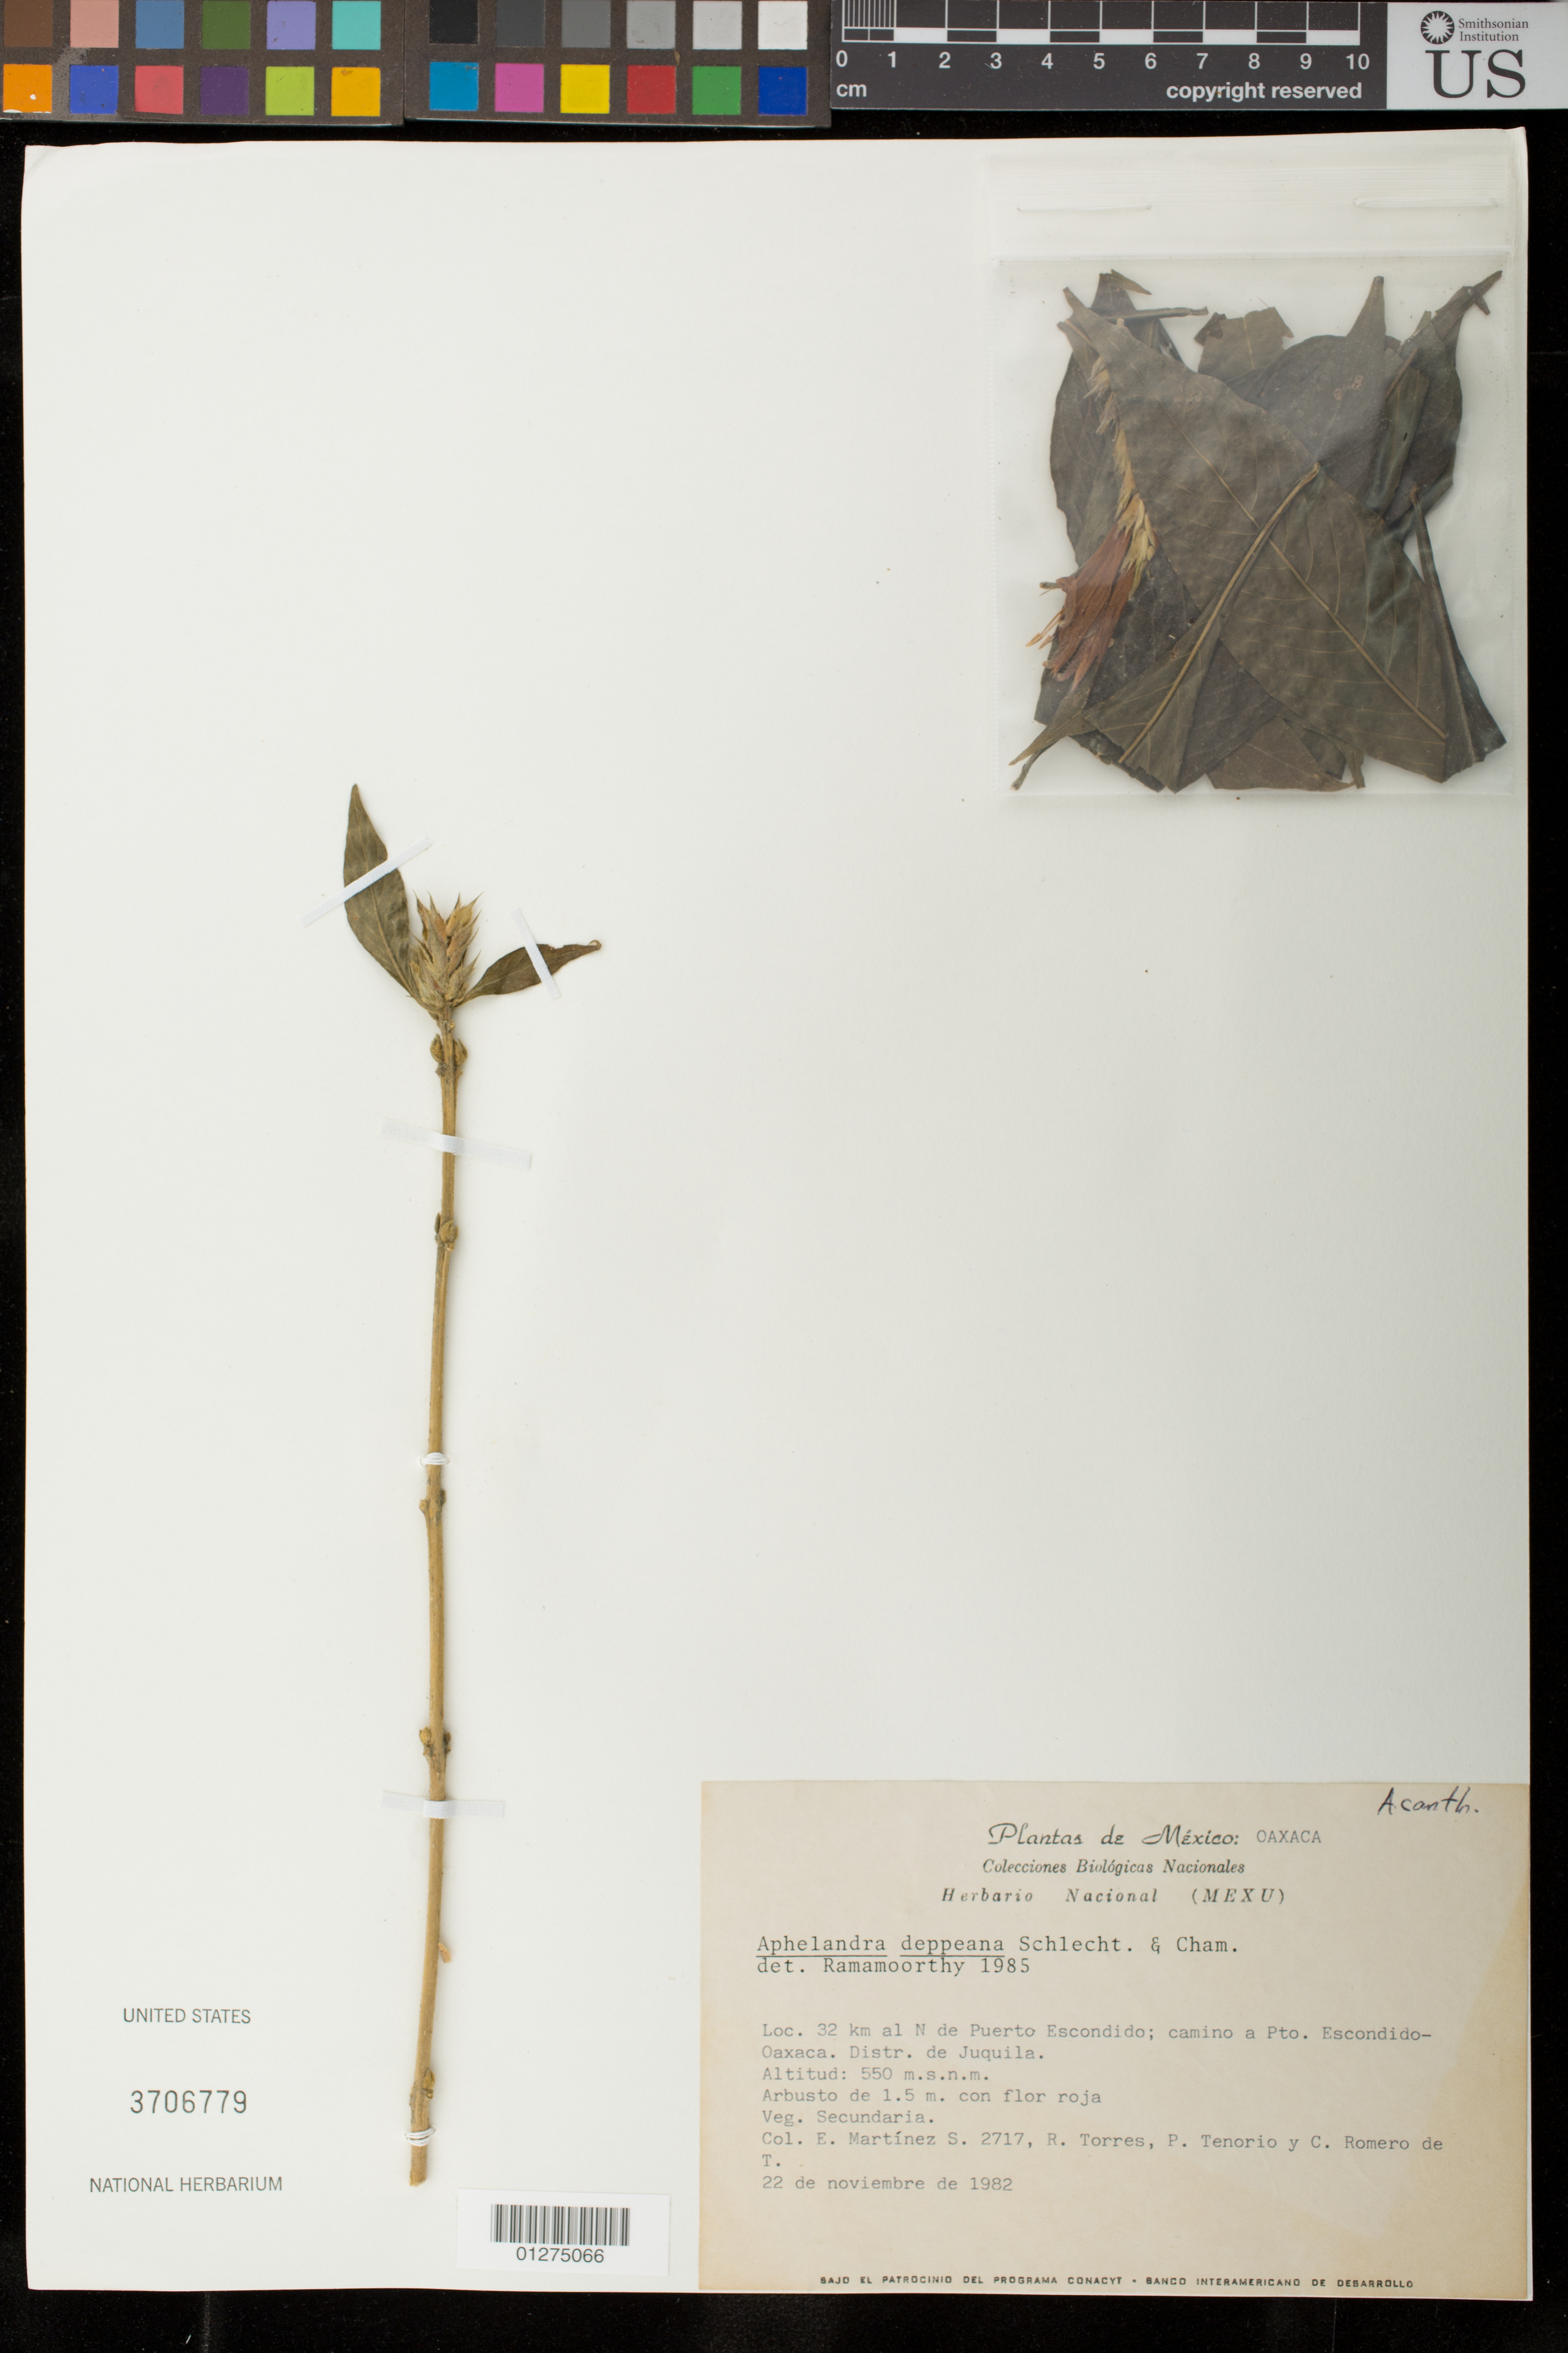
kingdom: Plantae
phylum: Tracheophyta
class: Magnoliopsida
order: Lamiales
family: Acanthaceae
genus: Aphelandra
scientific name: Aphelandra deppeana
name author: Schltdl. & Cham.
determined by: Ramamoorthy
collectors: E. M. Martínez S., R. Torres, Tenorio, P. & C. Romero de T.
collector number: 2717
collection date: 1982-11-22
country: Mexico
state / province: Oaxaca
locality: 32 km al N de Puerto Escondido; camino a Pto. Escondido-Oaxaca. Distr. de Juquila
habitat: secundaria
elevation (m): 550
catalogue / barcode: US 3706779